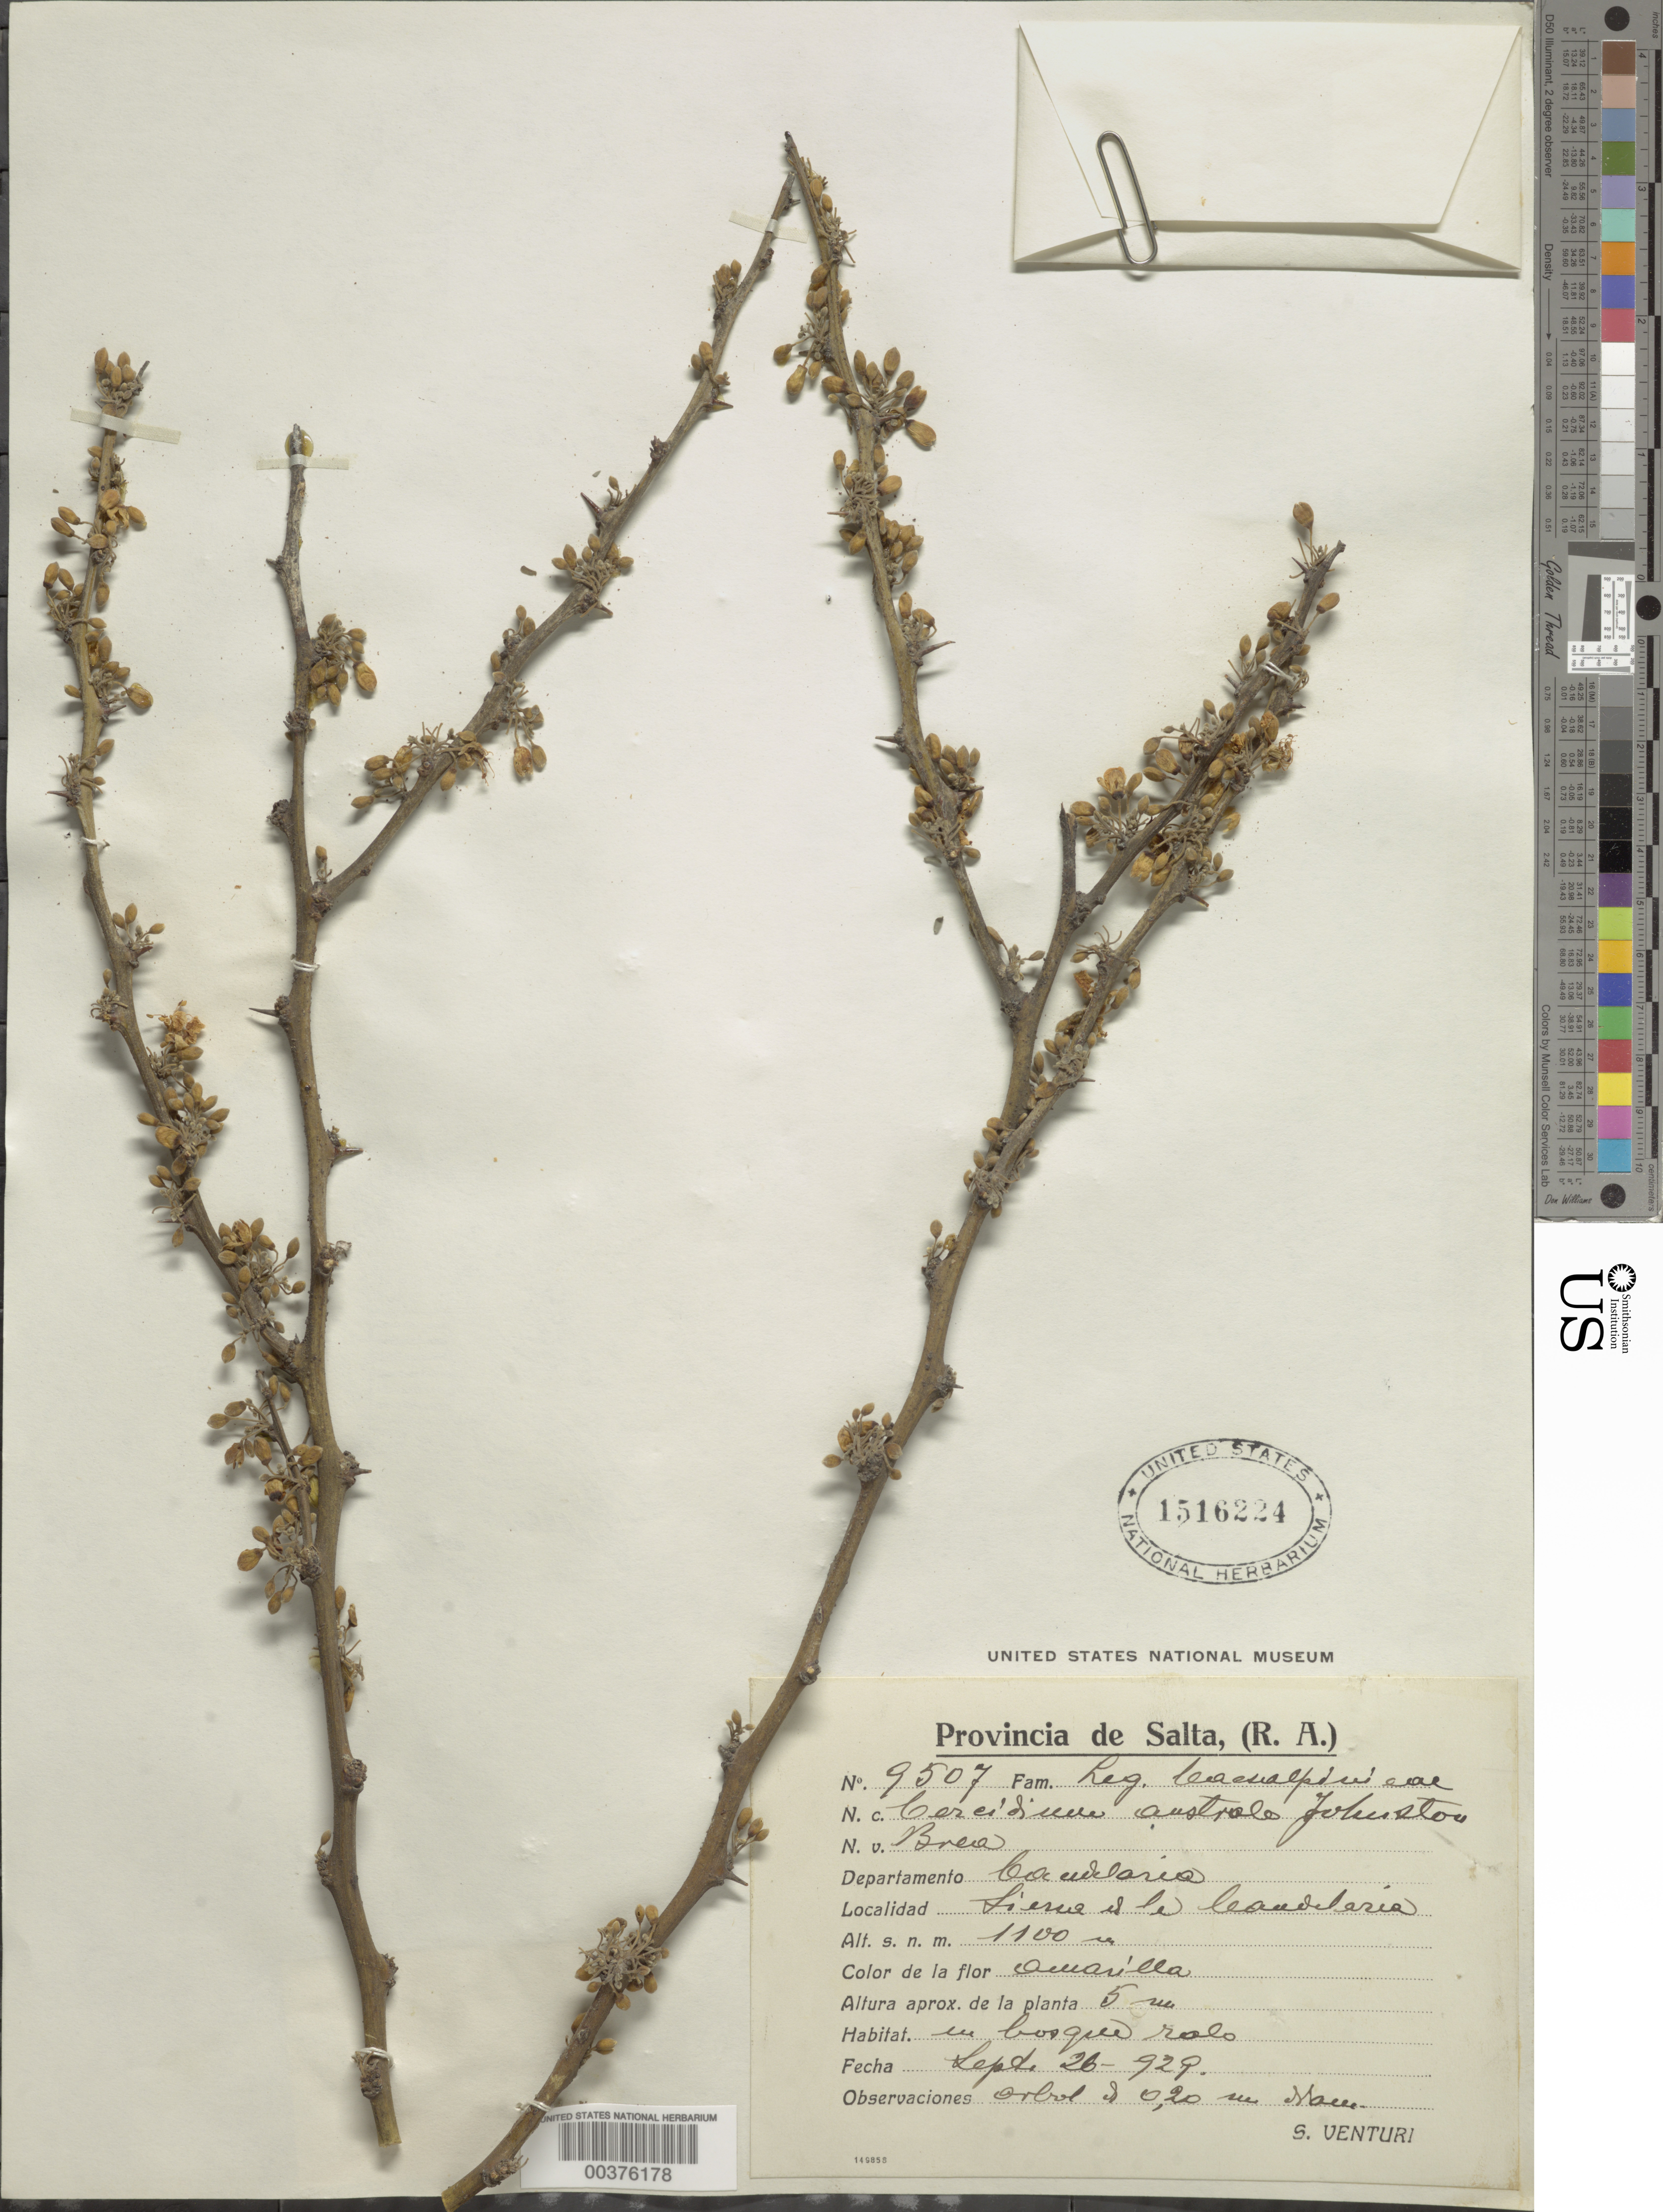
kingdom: Plantae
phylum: Tracheophyta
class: Magnoliopsida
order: Fabales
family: Fabaceae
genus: Parkinsonia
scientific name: Parkinsonia glauca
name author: (Cav.) Varjão & Mansano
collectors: S. Venturi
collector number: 9507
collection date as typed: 26 Sep 1929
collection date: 1929-09-26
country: Argentina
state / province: Salta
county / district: Candelaria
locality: Sierra de le Candelaria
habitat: Un bosque ralo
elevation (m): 1100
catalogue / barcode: US 1516224